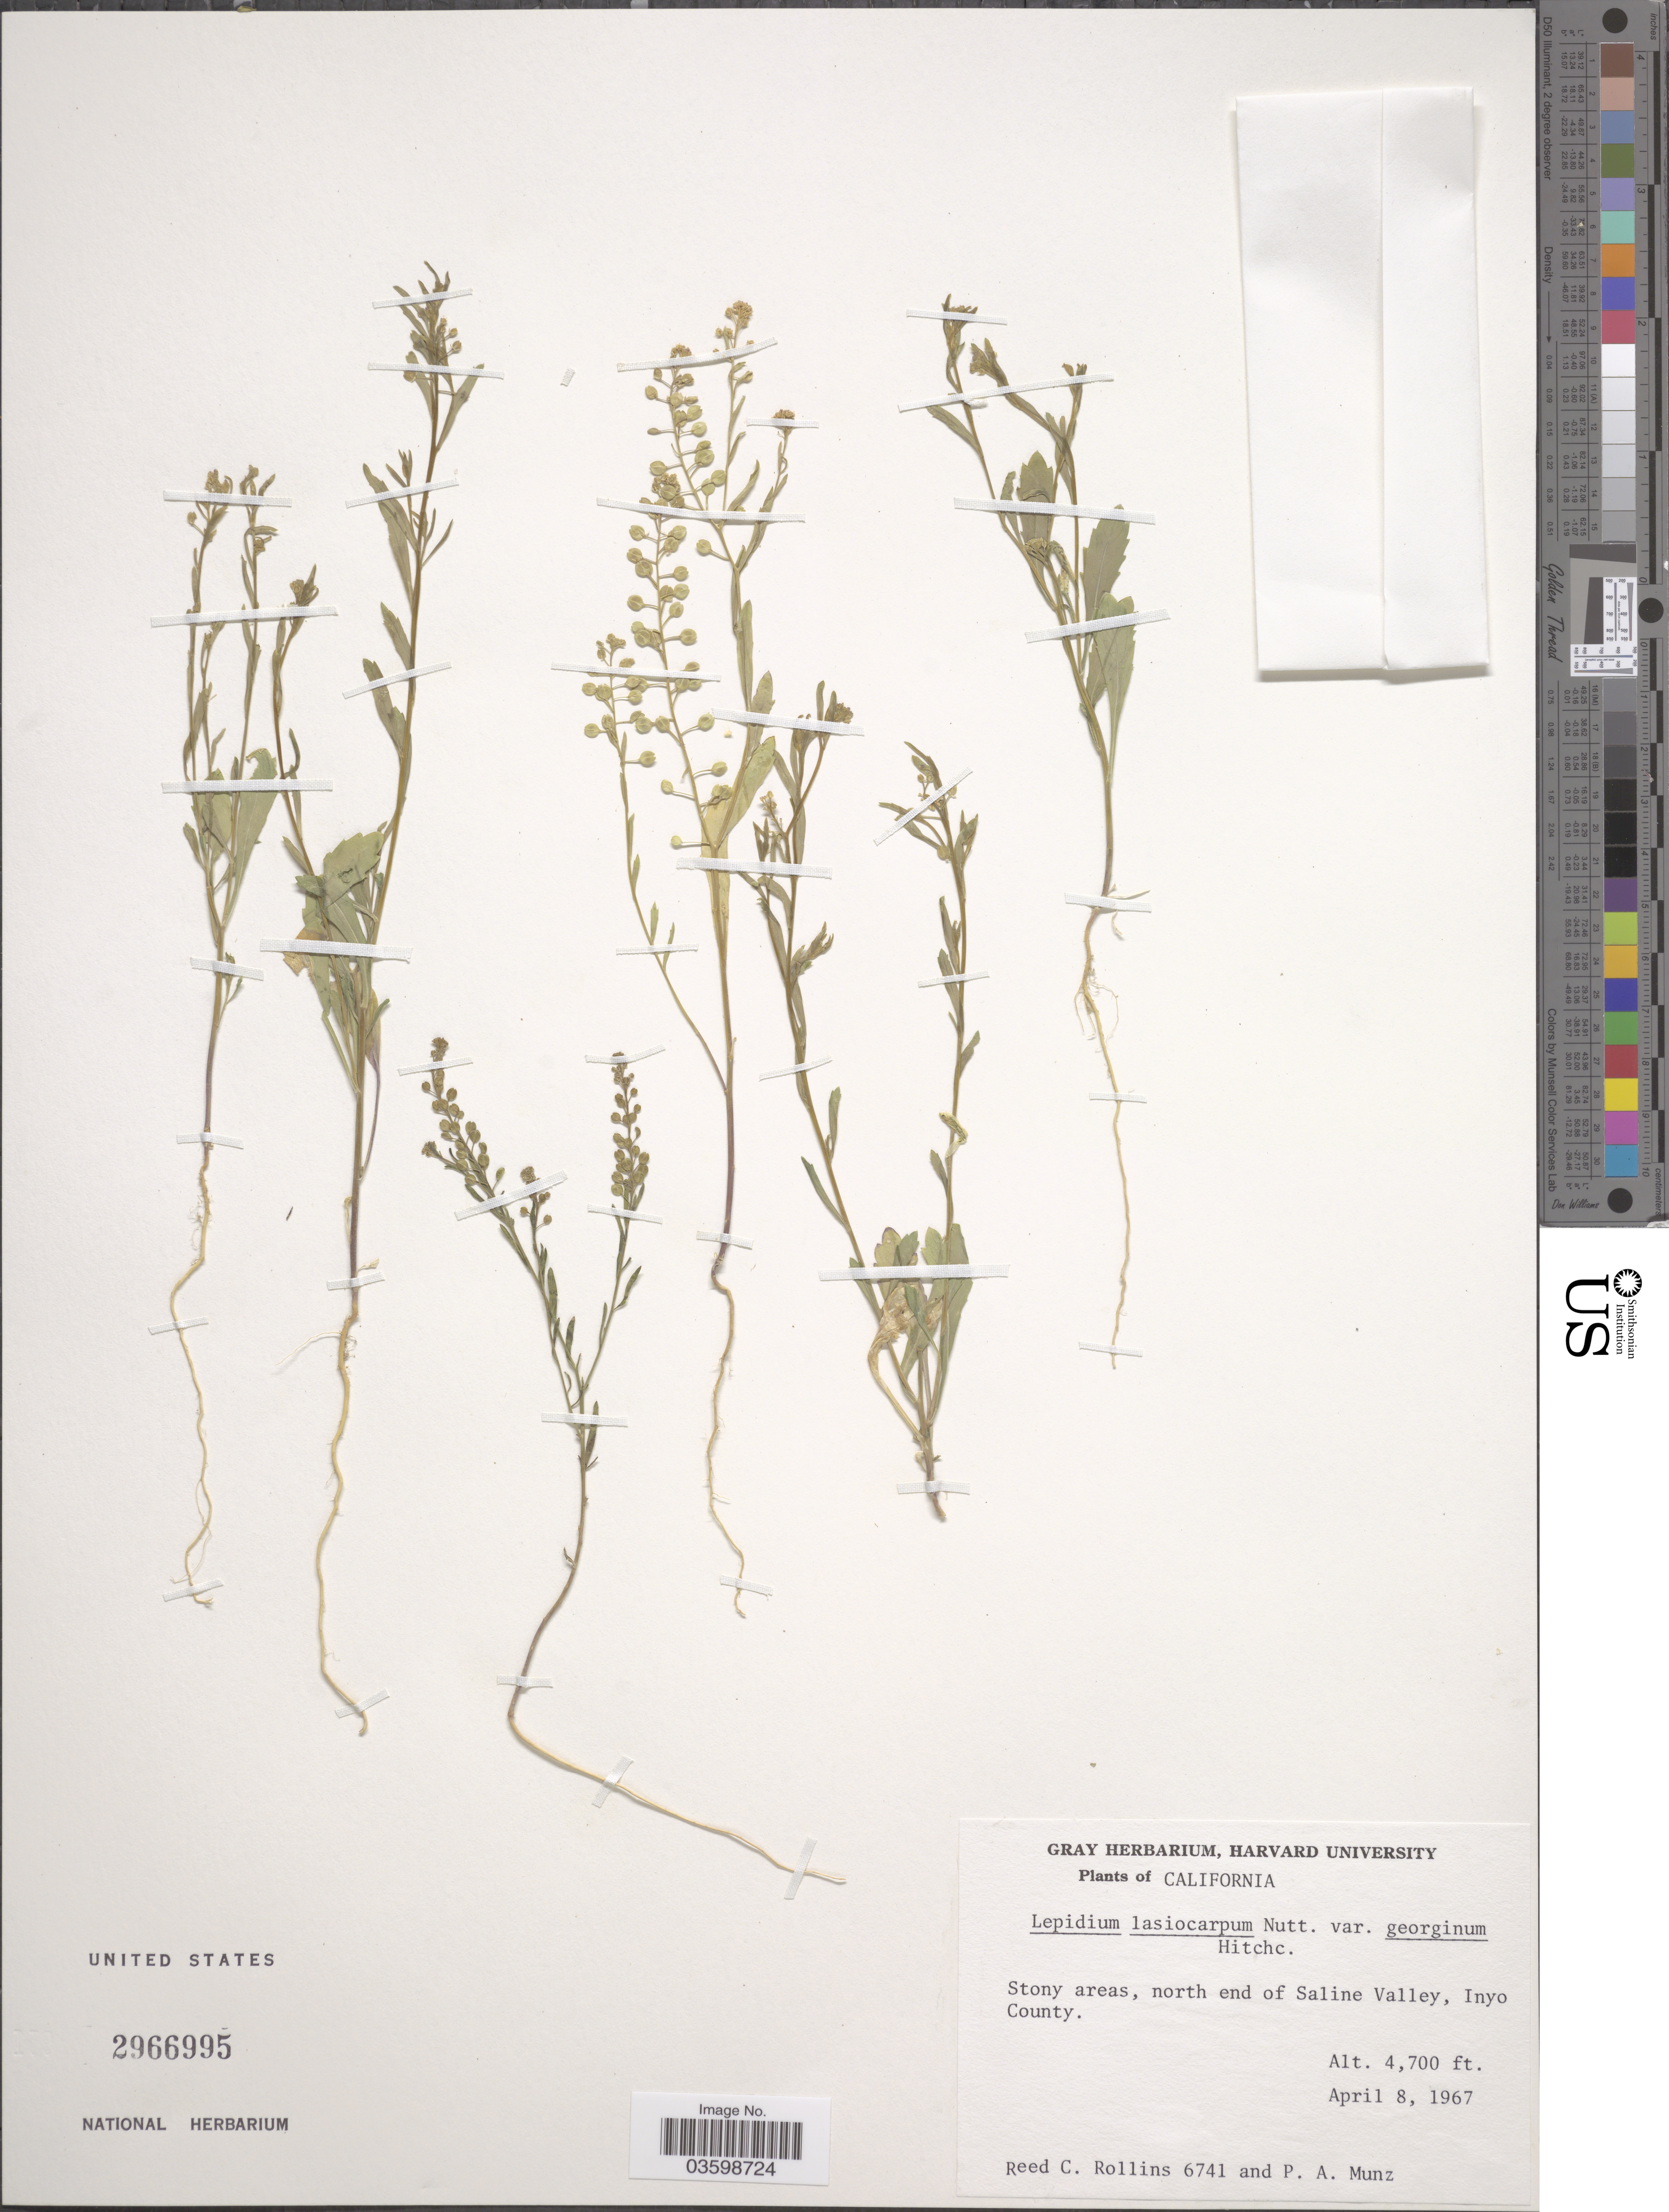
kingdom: Plantae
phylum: Tracheophyta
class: Magnoliopsida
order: Brassicales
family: Brassicaceae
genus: Lepidium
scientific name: Lepidium lasiocarpum var. georginum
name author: (Rydb.) C.L. Hitchc.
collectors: R. C. Rollins & P. A. Munz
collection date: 1967-04-08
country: United States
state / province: California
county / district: Inyo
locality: Stony areas, north end of Saline Valley, Inyo County.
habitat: stony areas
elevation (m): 1433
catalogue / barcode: US 2966995